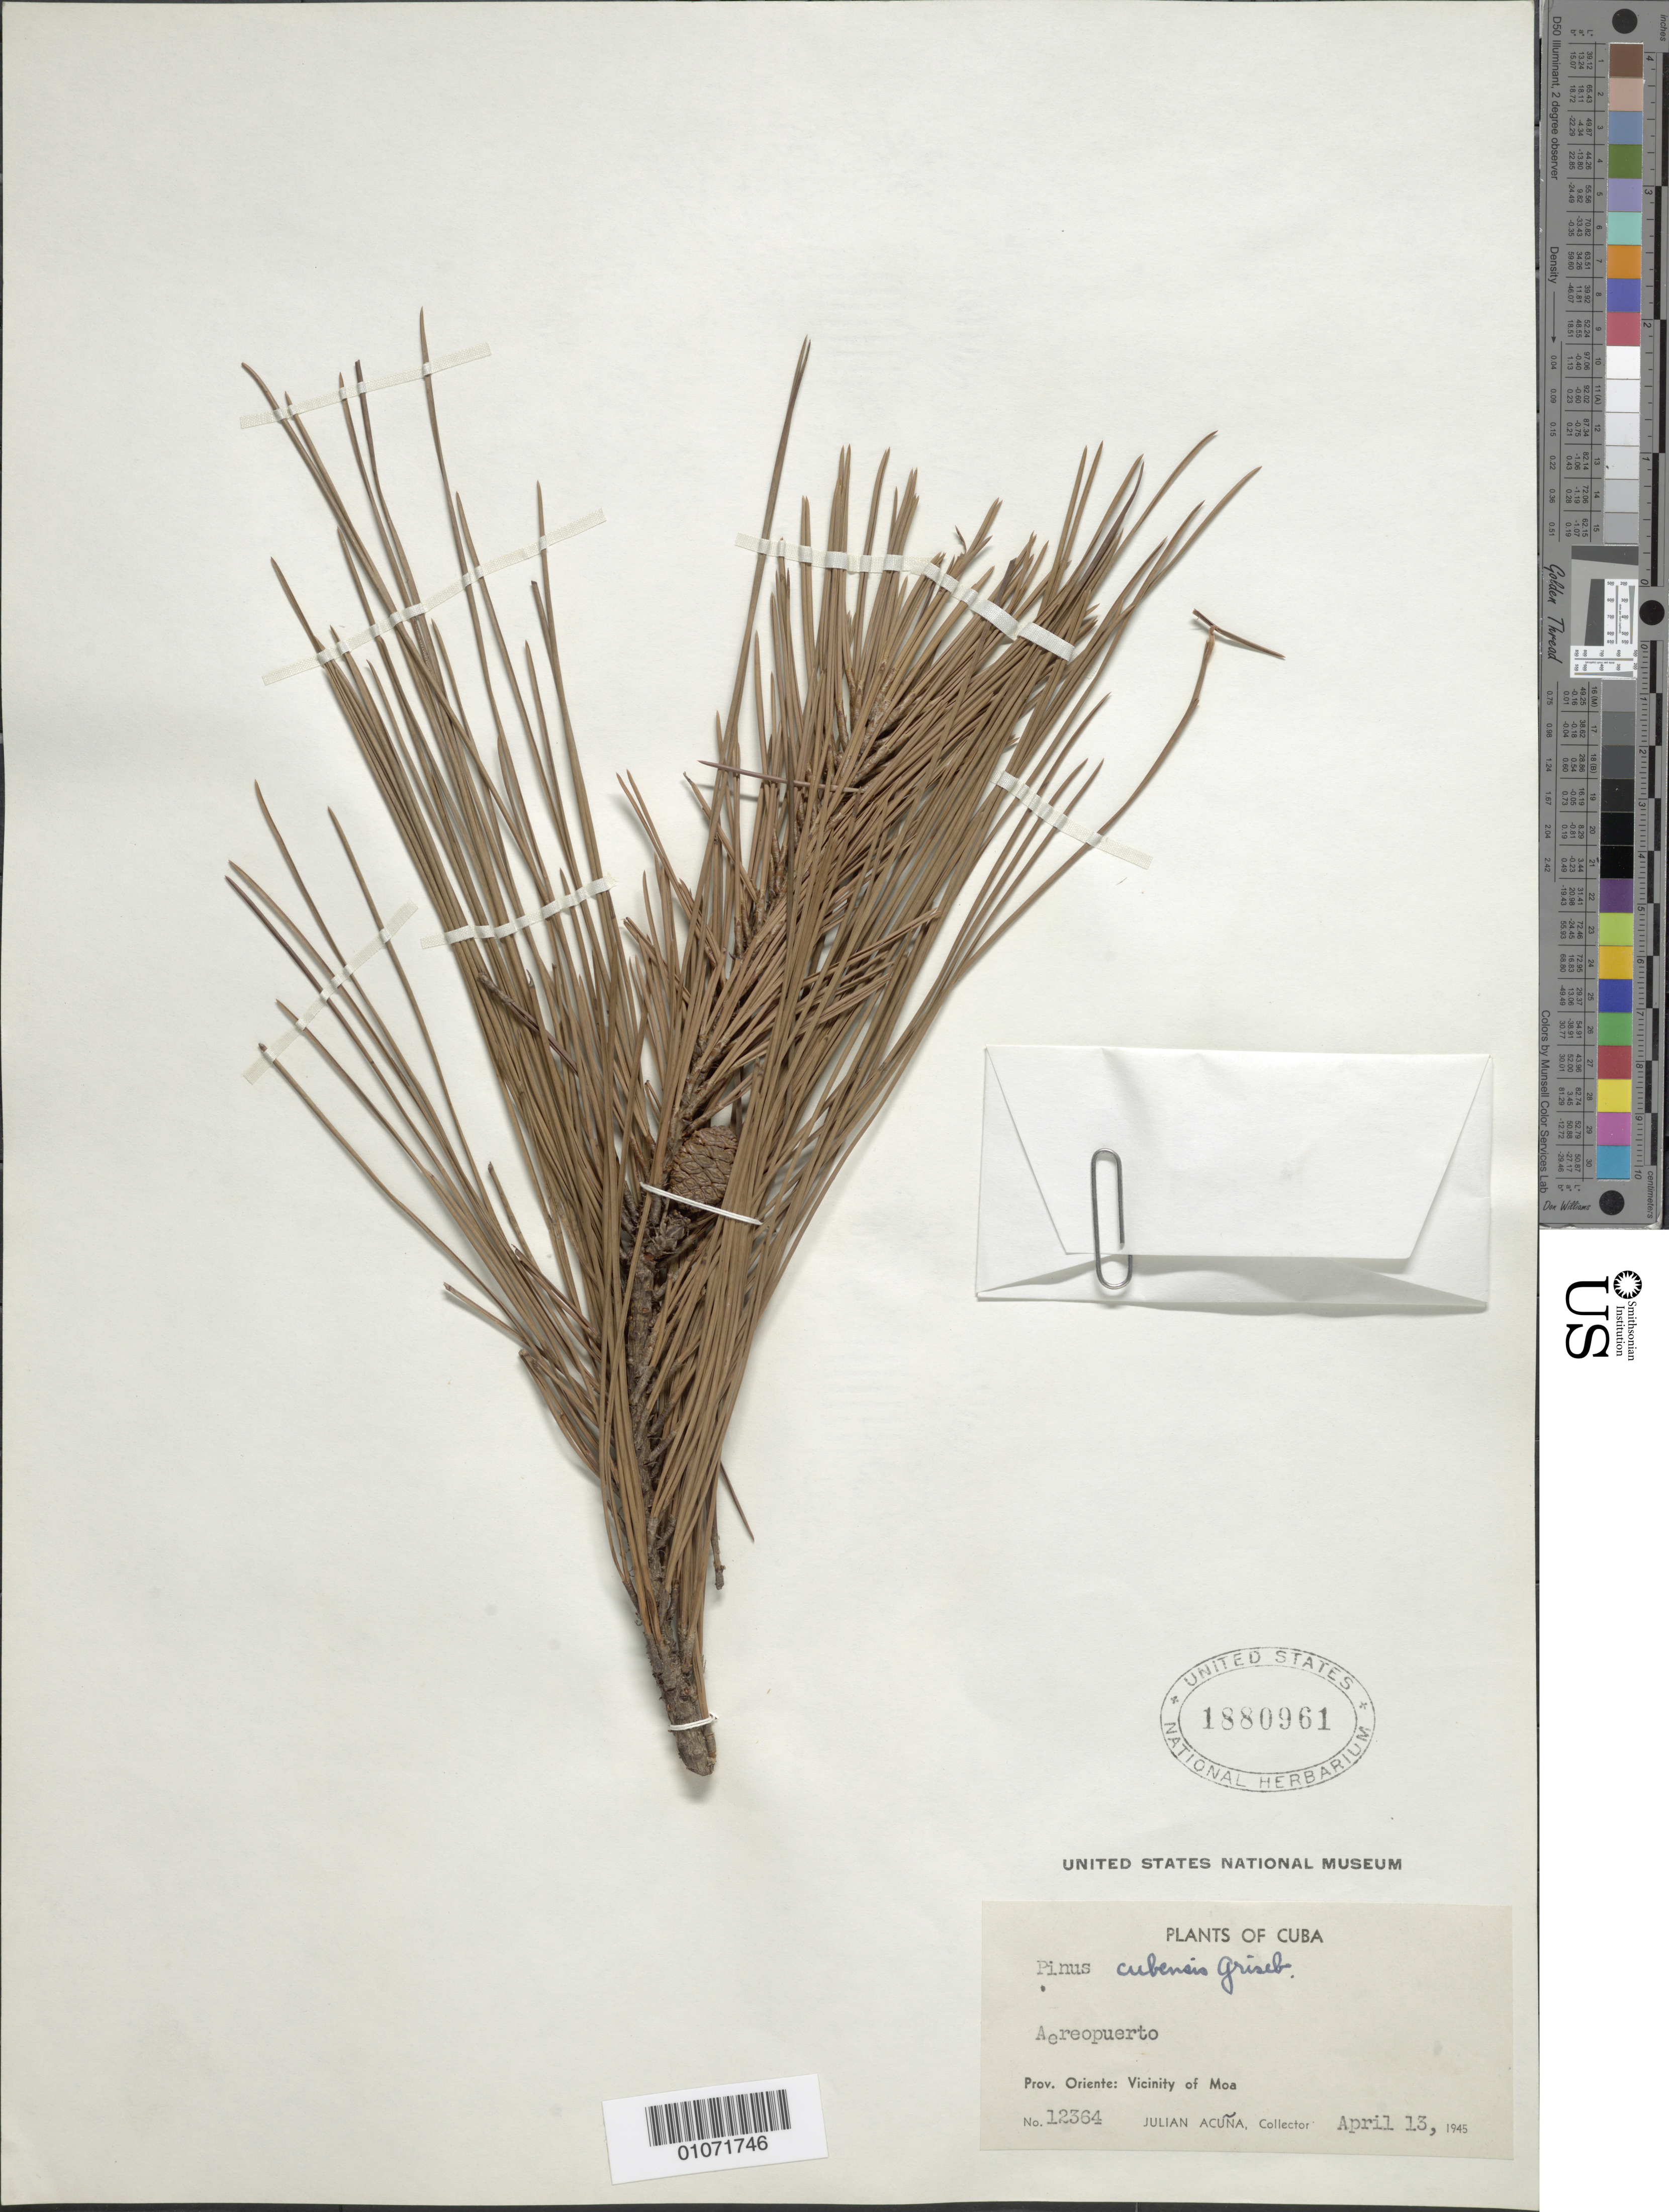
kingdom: Plantae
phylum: Tracheophyta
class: Pinopsida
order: Pinales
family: Pinaceae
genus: Pinus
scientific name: Pinus cubensis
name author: Griseb.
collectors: J. Acuña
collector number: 12364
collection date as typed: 13 Apr 1945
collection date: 1945-04-13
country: Cuba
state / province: Oriente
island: Cuba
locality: Aereopuerto, Vicinity of Moa [Oriente]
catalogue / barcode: US 1880961